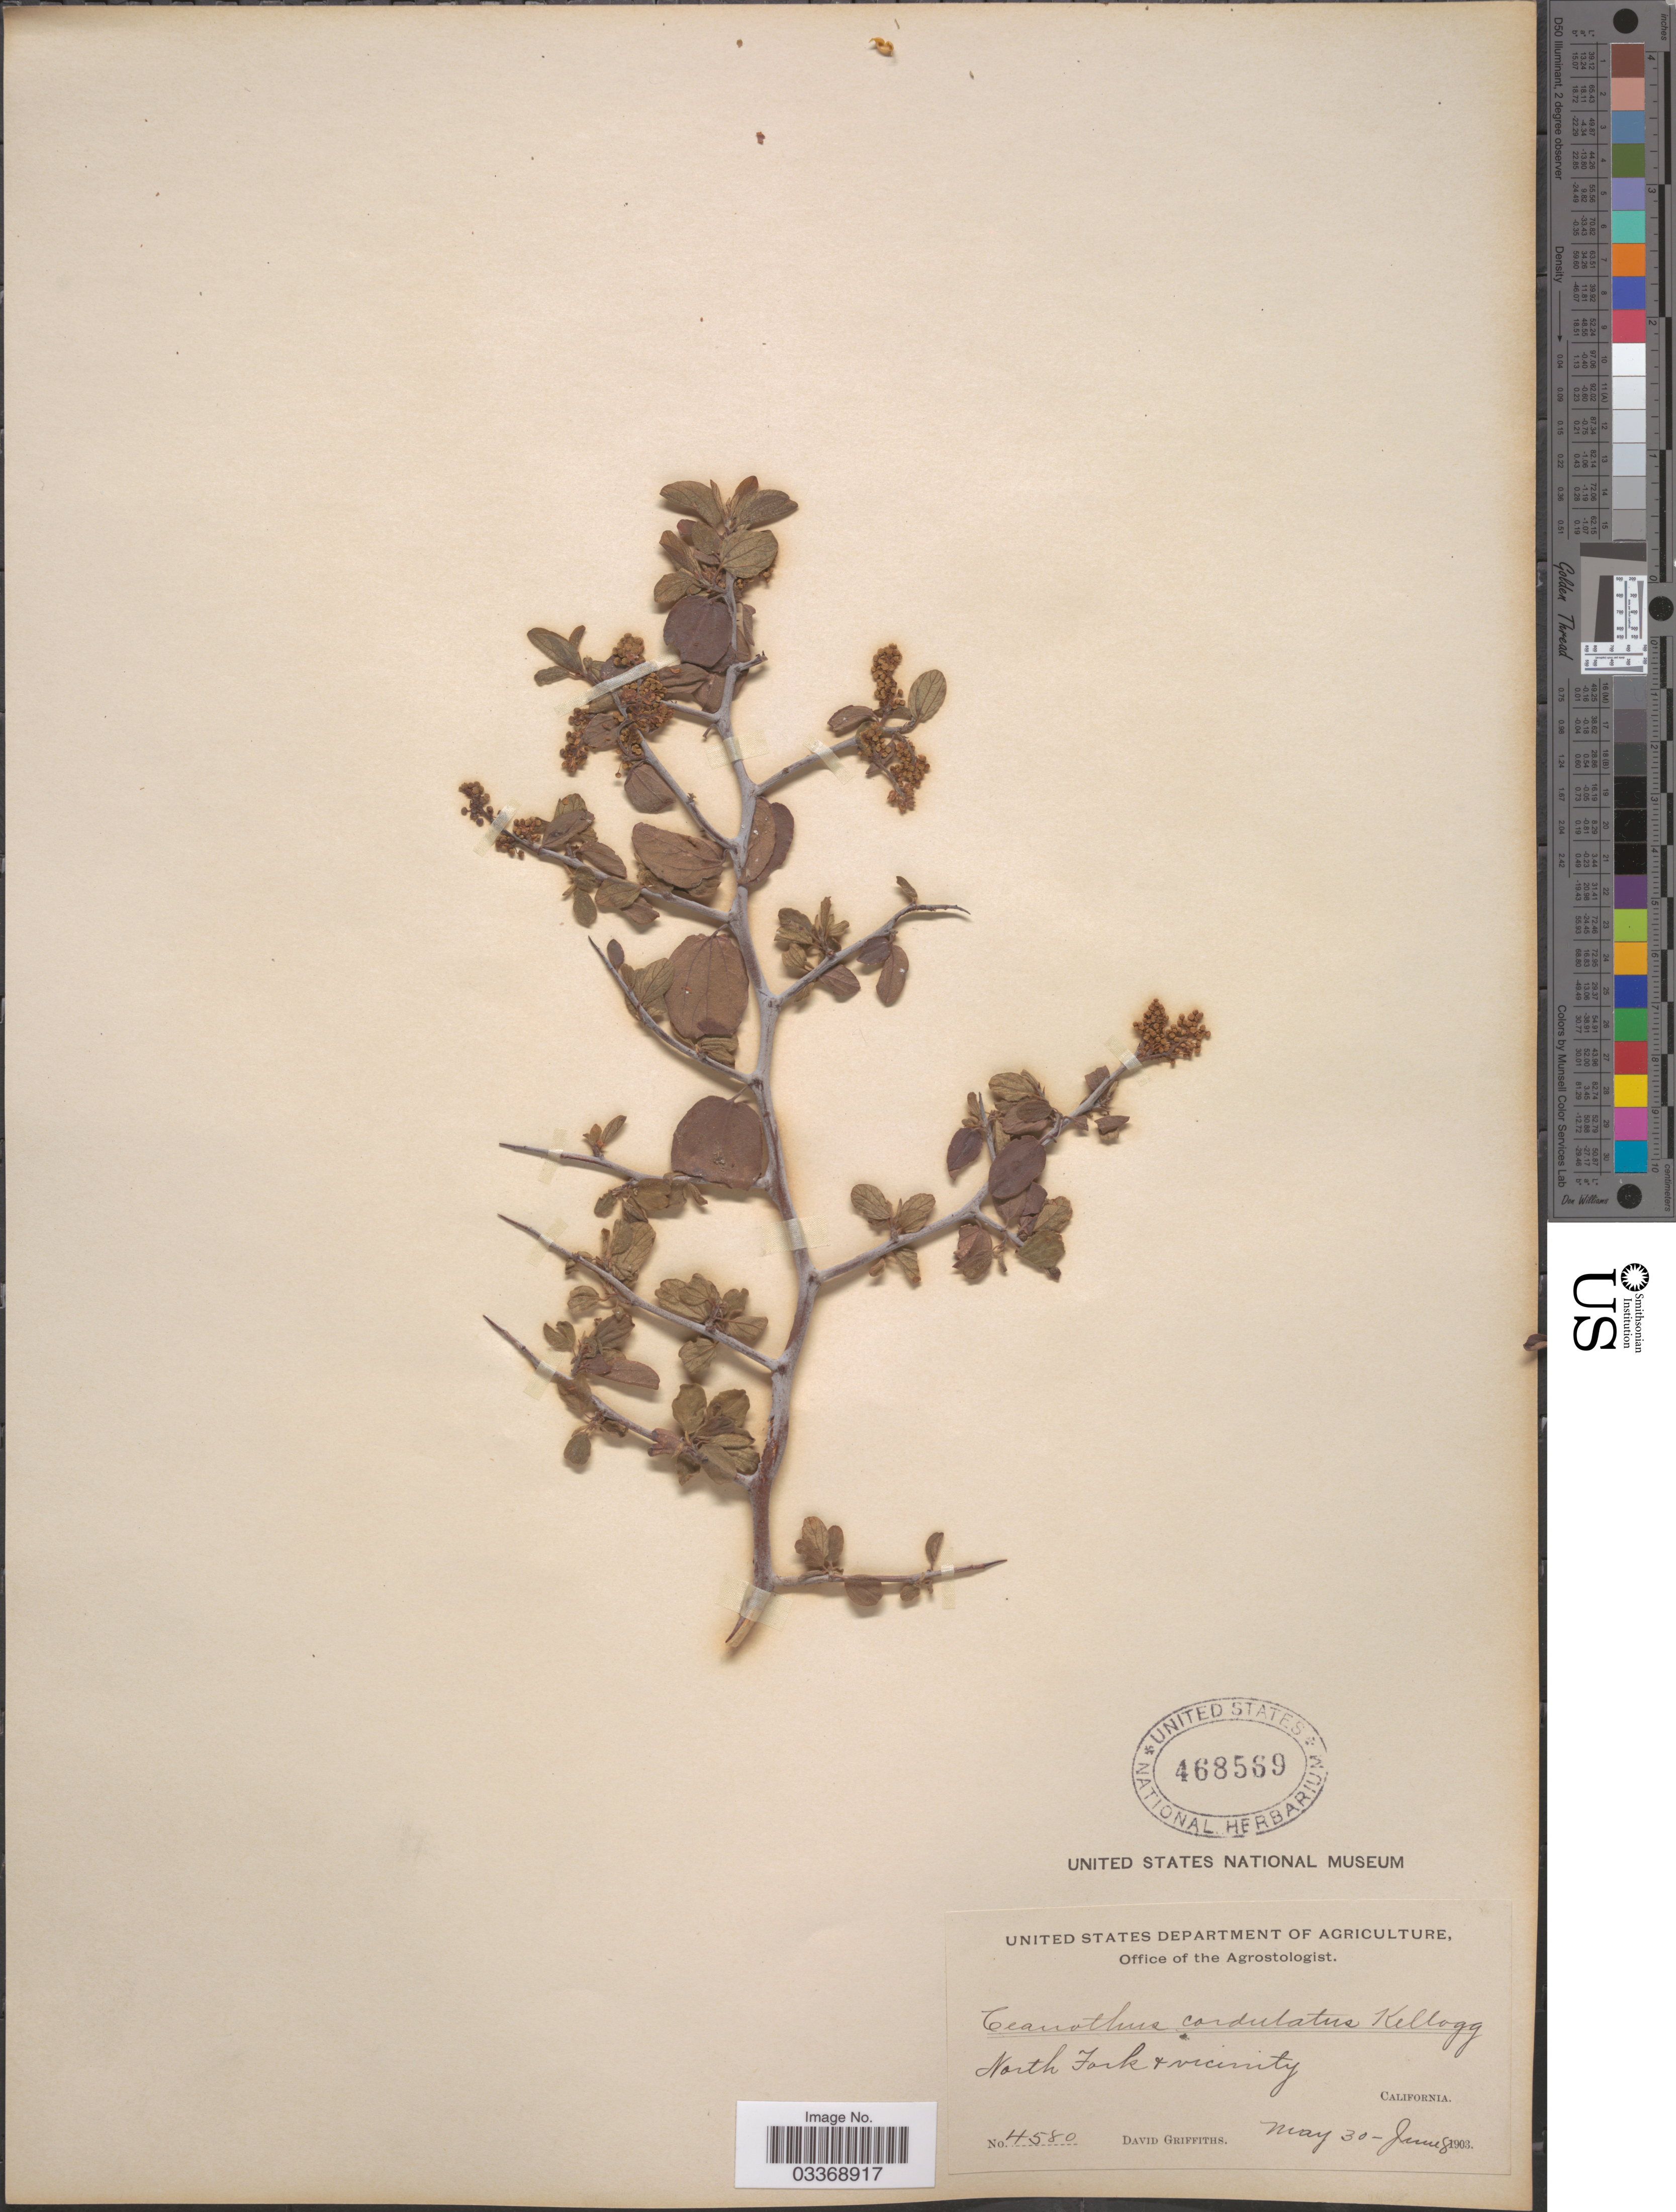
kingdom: Plantae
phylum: Tracheophyta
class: Magnoliopsida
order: Rosales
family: Rhamnaceae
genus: Ceanothus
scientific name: Ceanothus cordulatus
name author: Kellogg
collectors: D. Griffiths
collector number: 4580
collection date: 1903-05-30/1903-06-08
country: United States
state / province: California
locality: North Fork & vicinity.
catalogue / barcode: US 468569